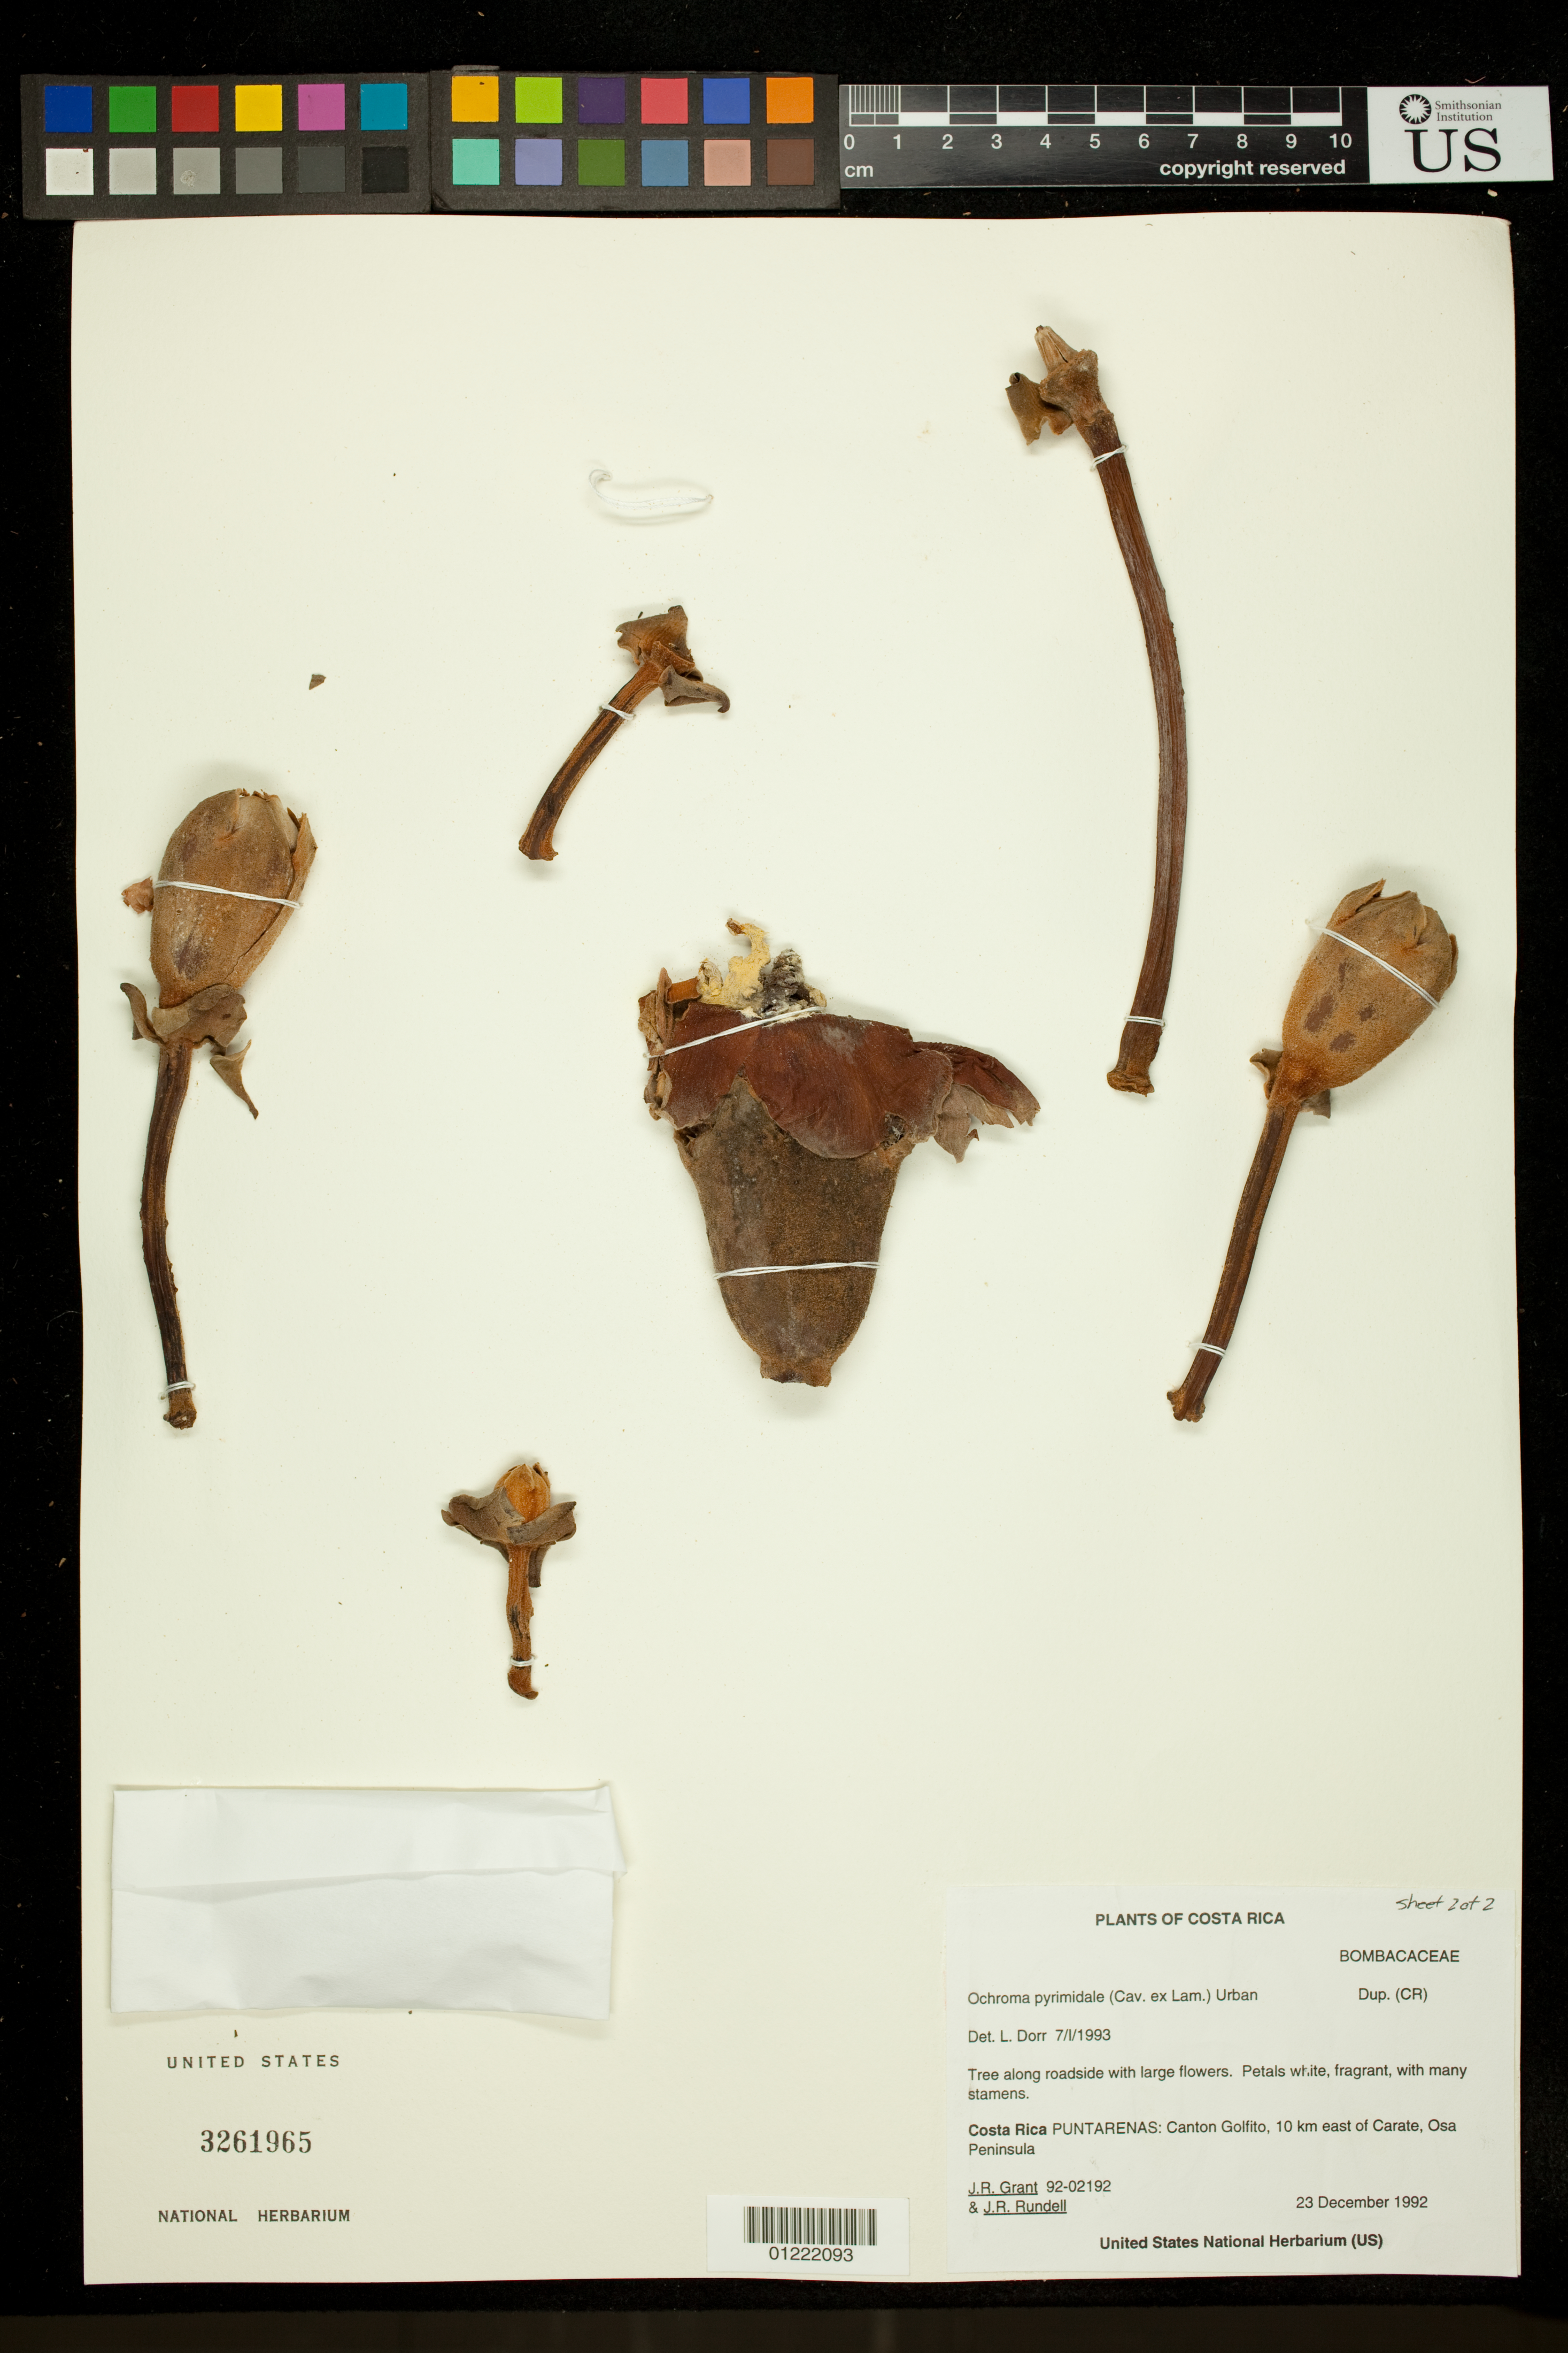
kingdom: Plantae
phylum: Tracheophyta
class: Magnoliopsida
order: Malvales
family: Malvaceae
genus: Ochroma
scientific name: Ochroma limonense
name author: Rowlee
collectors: J. R. Grant & J. R. Rundell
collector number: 92-02192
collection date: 1992-12-23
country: Costa Rica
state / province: Puntarenas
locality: Canton Golfito, 10 km east of Carate, Osa Peninsula.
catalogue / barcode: US 3261965